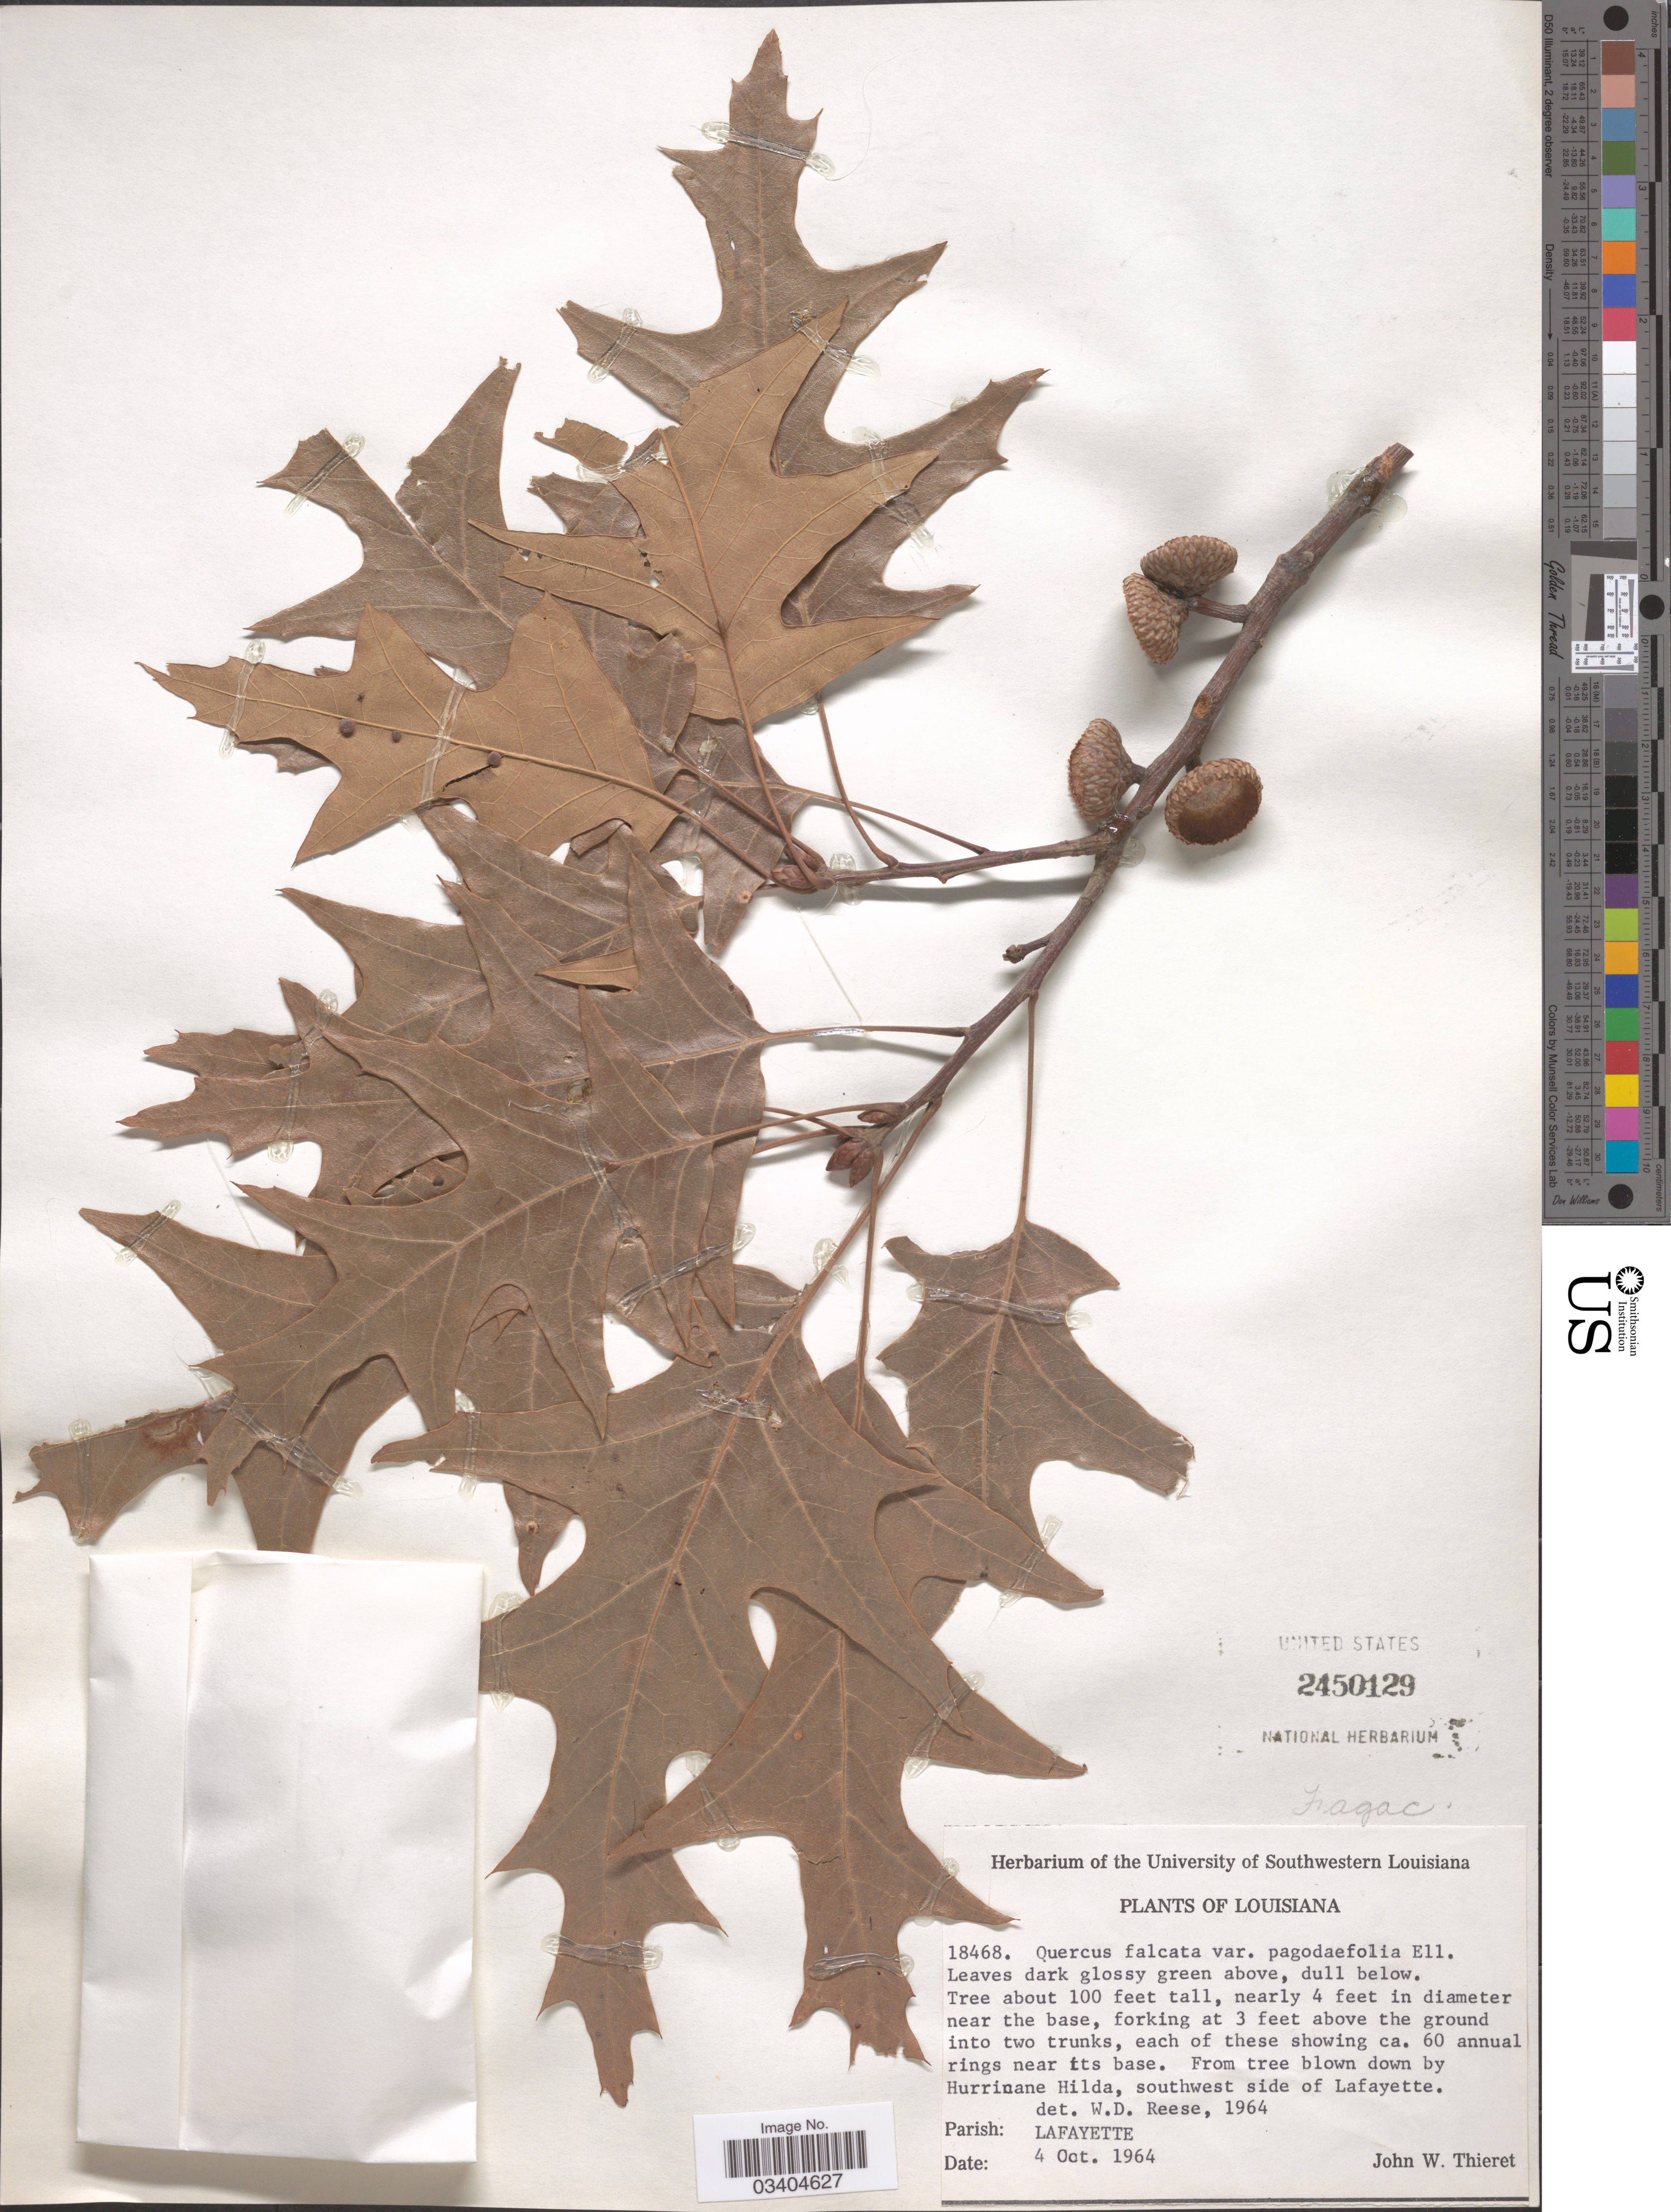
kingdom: Plantae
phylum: Tracheophyta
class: Magnoliopsida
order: Fagales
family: Fagaceae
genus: Quercus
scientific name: Quercus falcata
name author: Michx.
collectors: J. W. Thieret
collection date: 1964-10-04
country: United States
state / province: Louisiana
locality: Hurrinane Hilda, southwest side of Lafayette. Parish: Lafayette.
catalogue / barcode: US 2450129